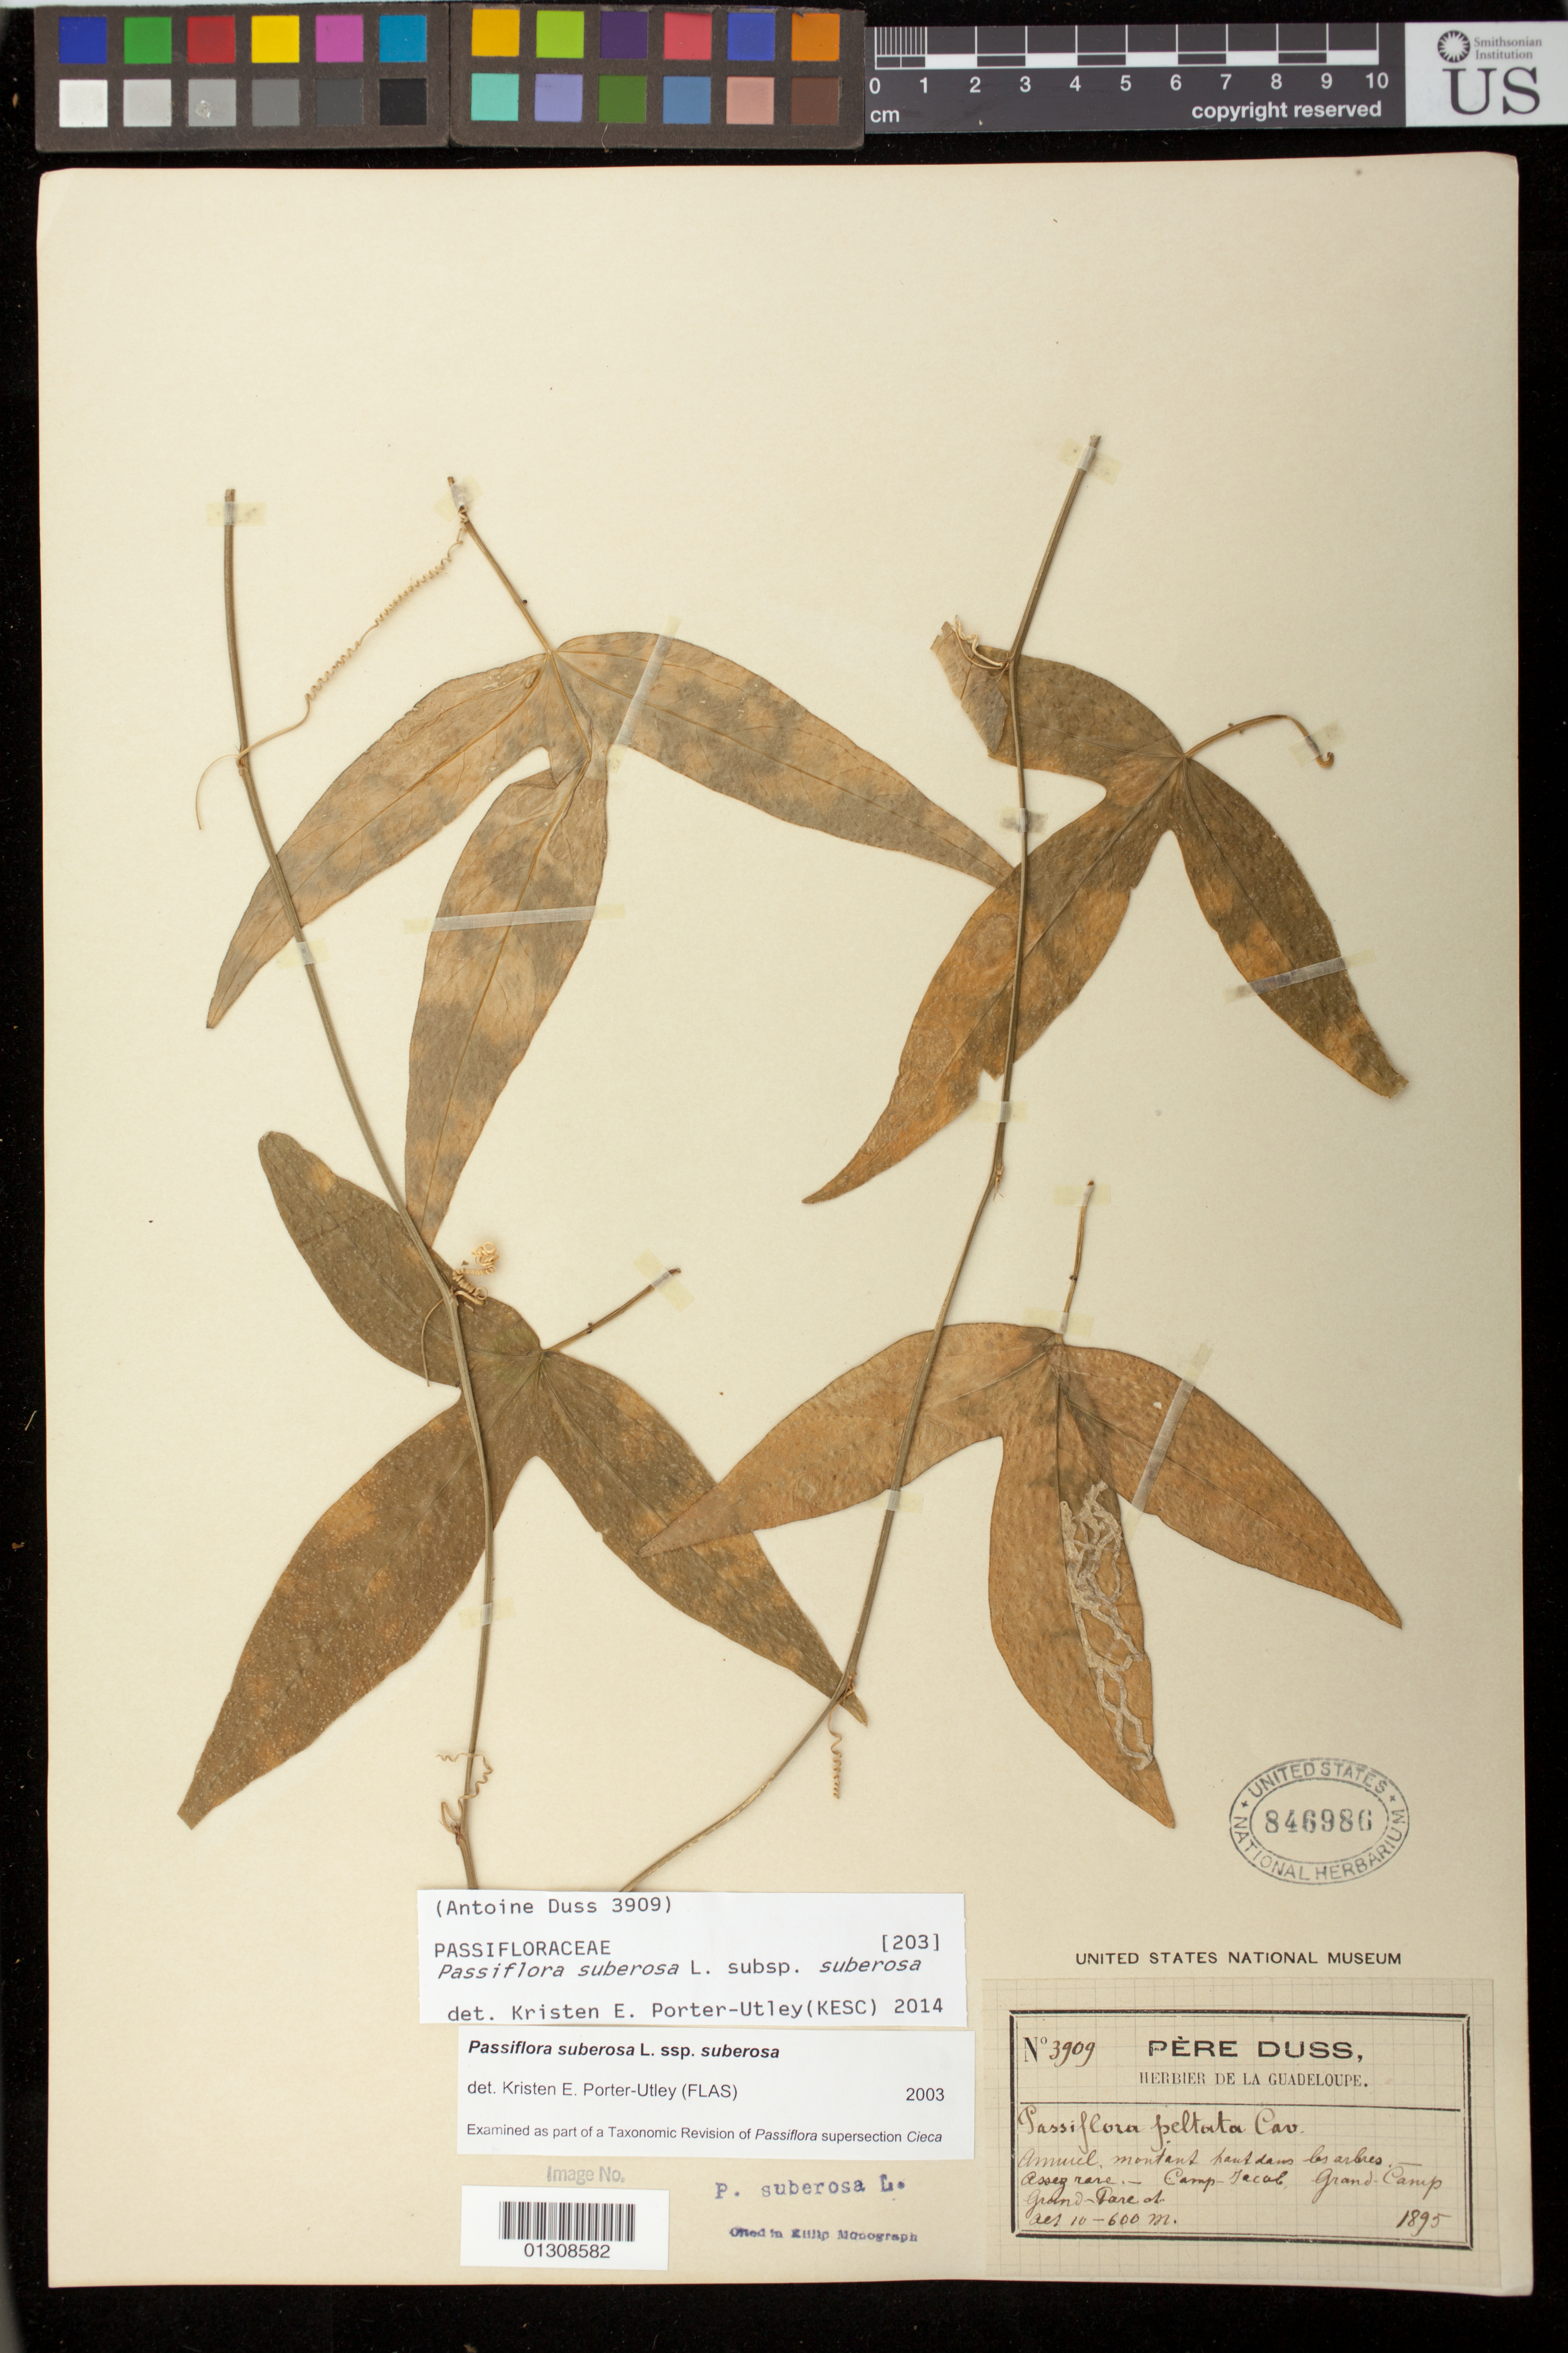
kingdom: Plantae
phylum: Tracheophyta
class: Magnoliopsida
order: Malpighiales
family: Passifloraceae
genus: Passiflora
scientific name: Passiflora suberosa subsp. suberosa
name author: L.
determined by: Porter-Utley, K. E.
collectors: Père Duss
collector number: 3909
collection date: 1895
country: Guadeloupe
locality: Camp Jacob, Grand Camp, Grand Pare.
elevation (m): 10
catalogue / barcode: US 846986